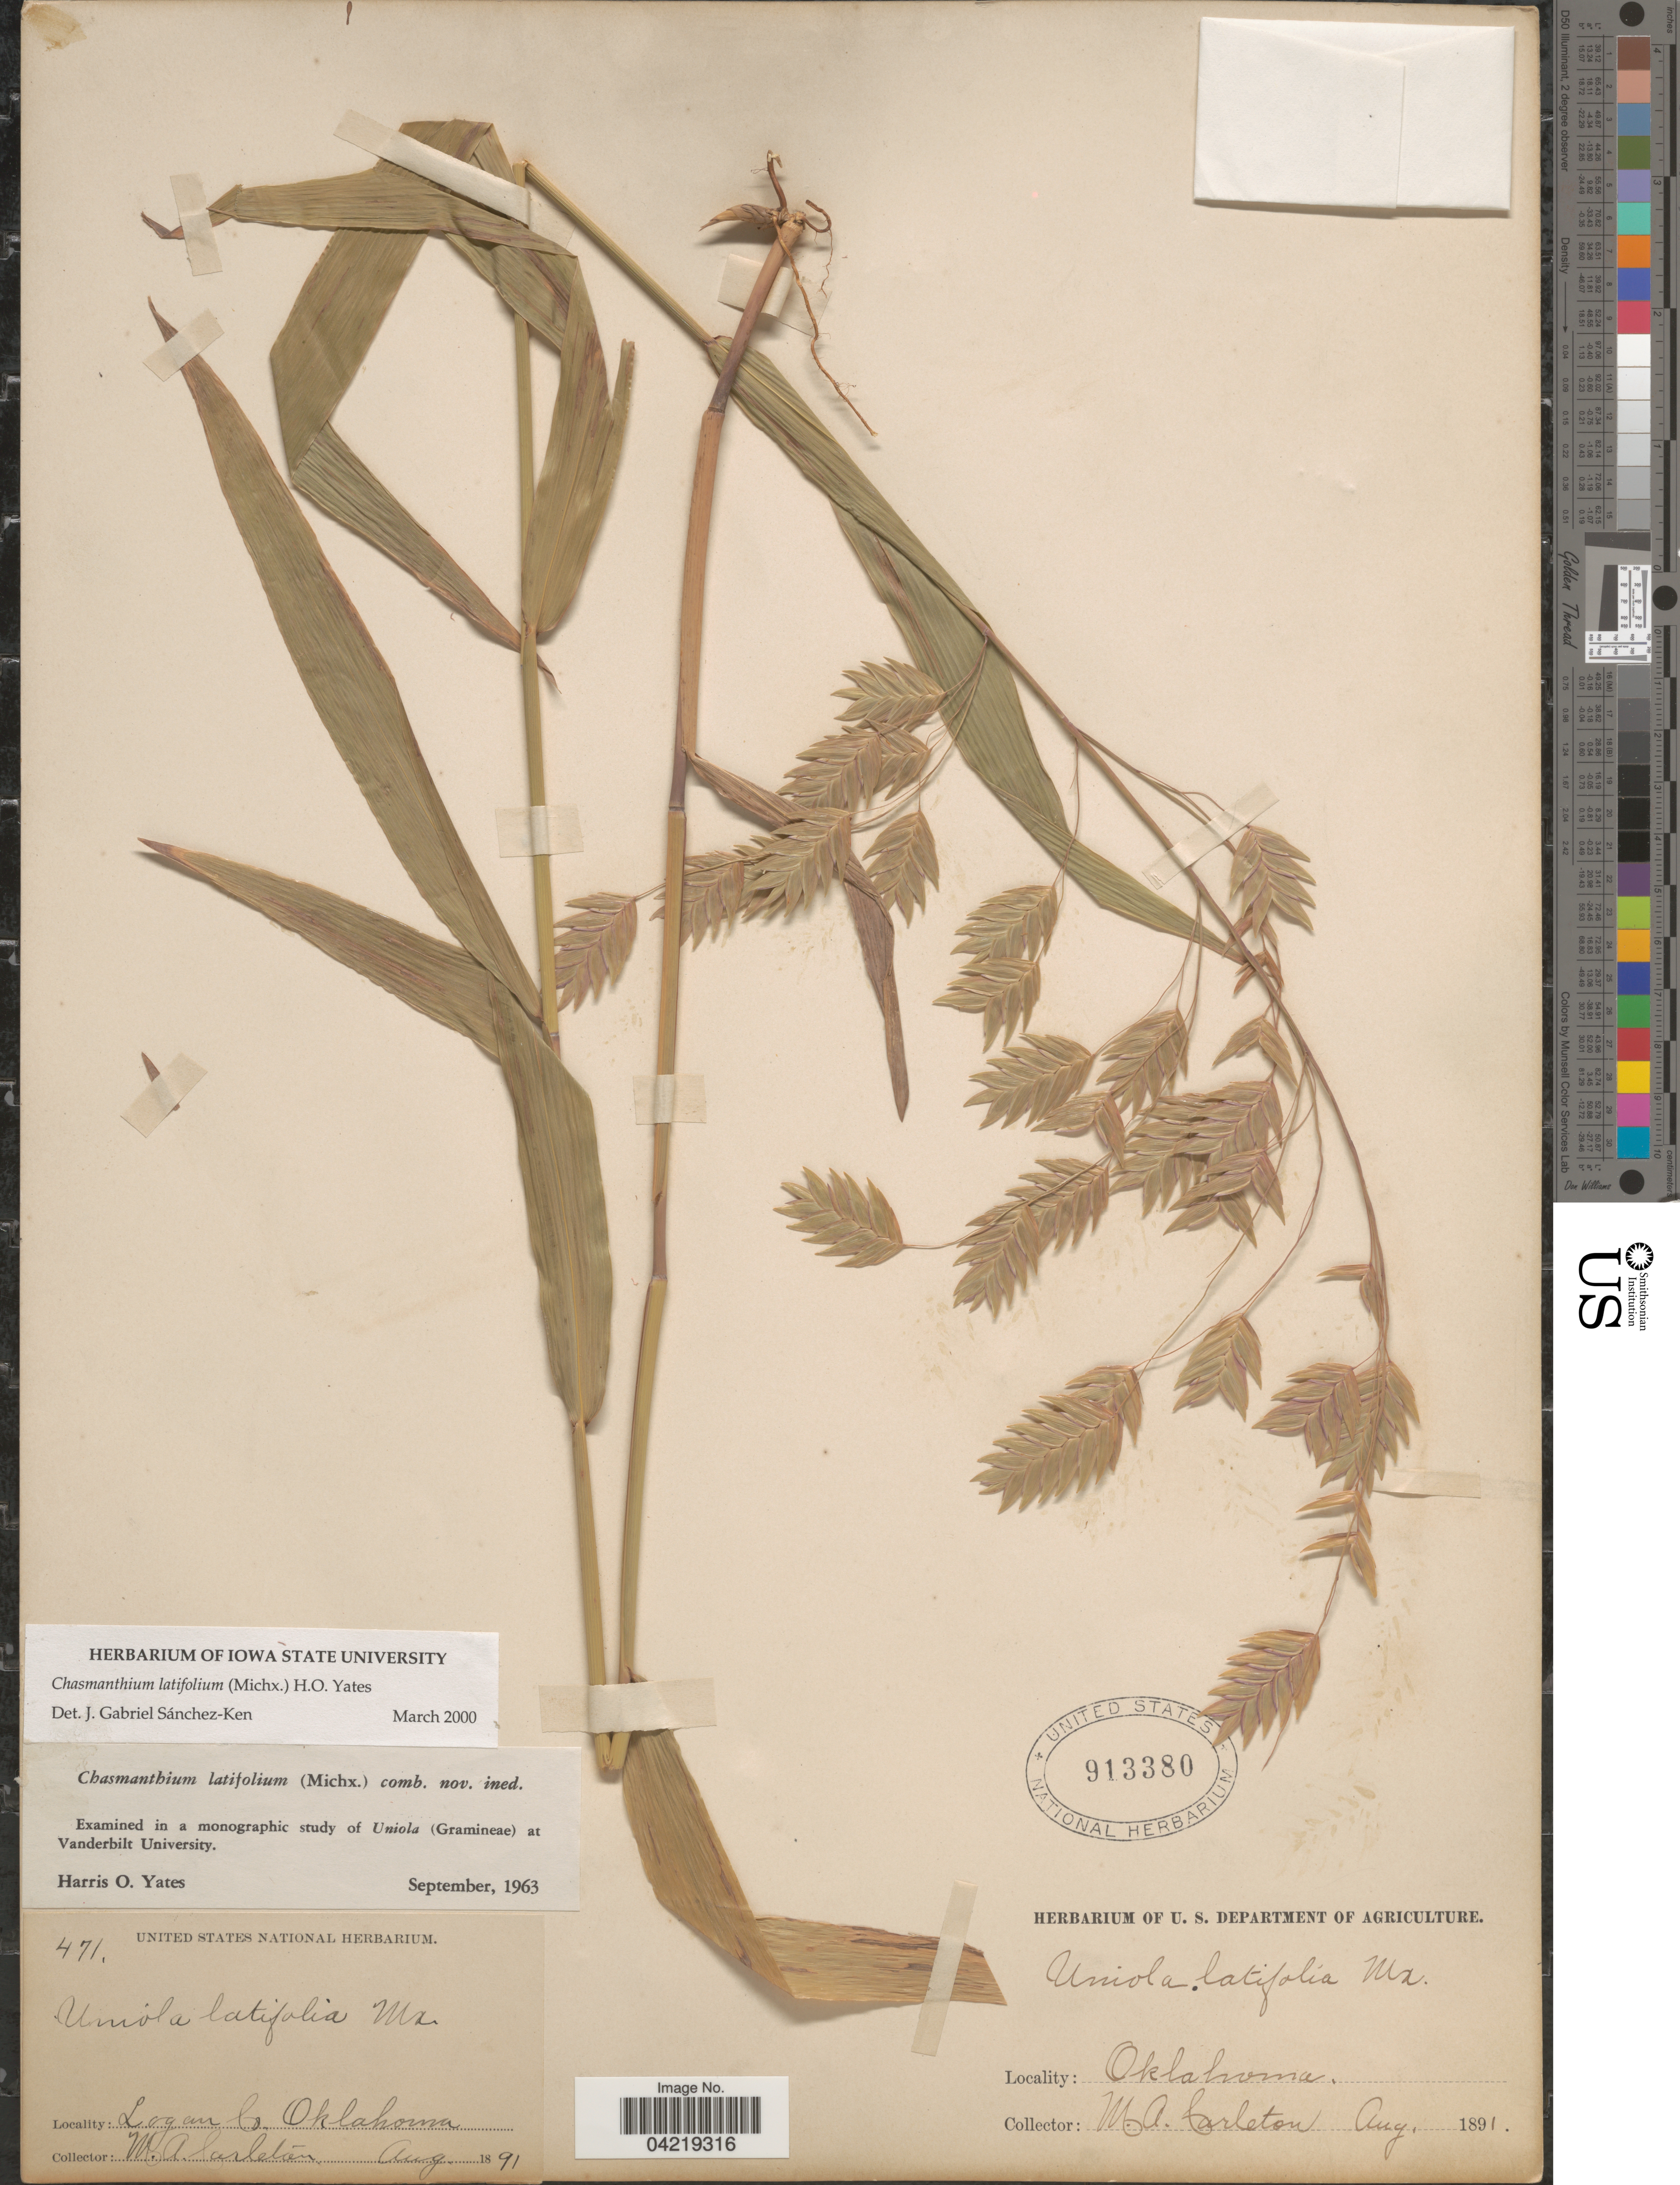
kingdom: Plantae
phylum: Tracheophyta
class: Liliopsida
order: Poales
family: Poaceae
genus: Chasmanthium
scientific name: Chasmanthium latifolium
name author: (Michx.) H.O. Yates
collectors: W. Carleton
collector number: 471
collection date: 1891-08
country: United States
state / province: Oklahoma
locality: Logan Co.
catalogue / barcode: US 913380